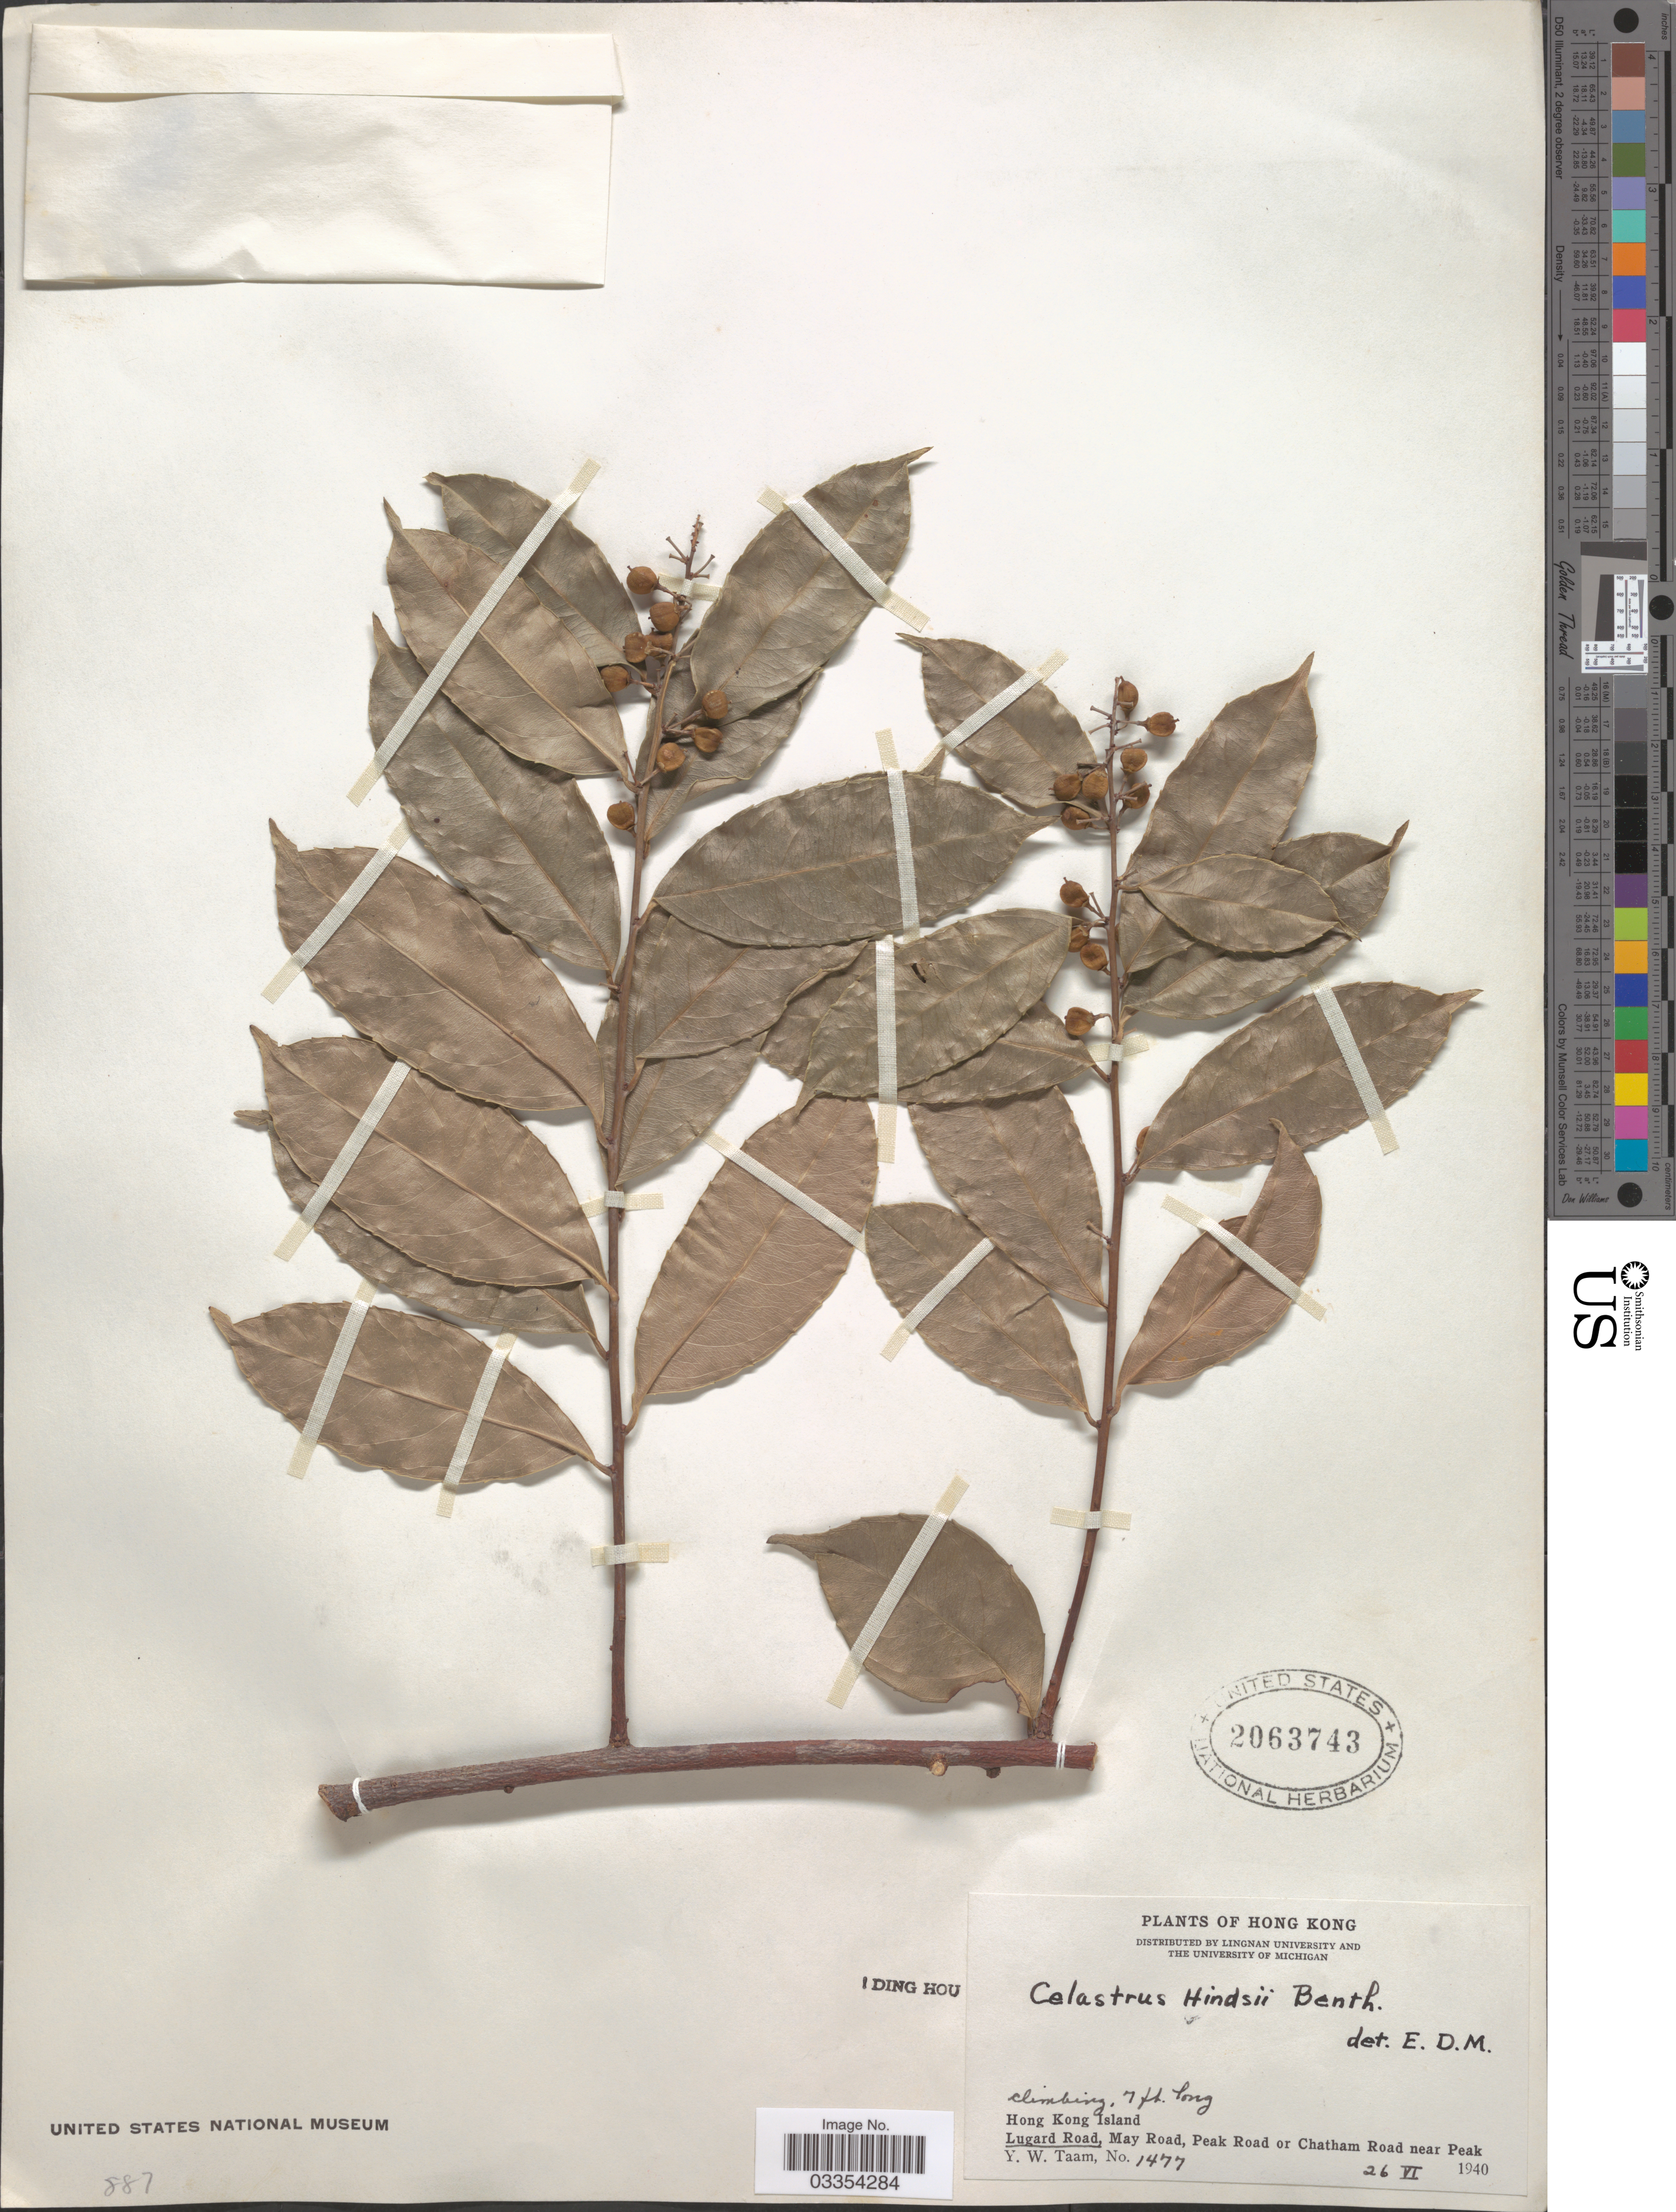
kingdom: Plantae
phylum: Tracheophyta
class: Magnoliopsida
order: Celastrales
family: Celastraceae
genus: Celastrus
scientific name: Celastrus hindsii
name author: Benth.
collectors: Y. W. Taam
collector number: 1477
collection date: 1940-06-26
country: China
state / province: Hong Kong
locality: Hong Kong Island. Lugard Road, near Peak [unsure placement].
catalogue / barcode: US 2063743